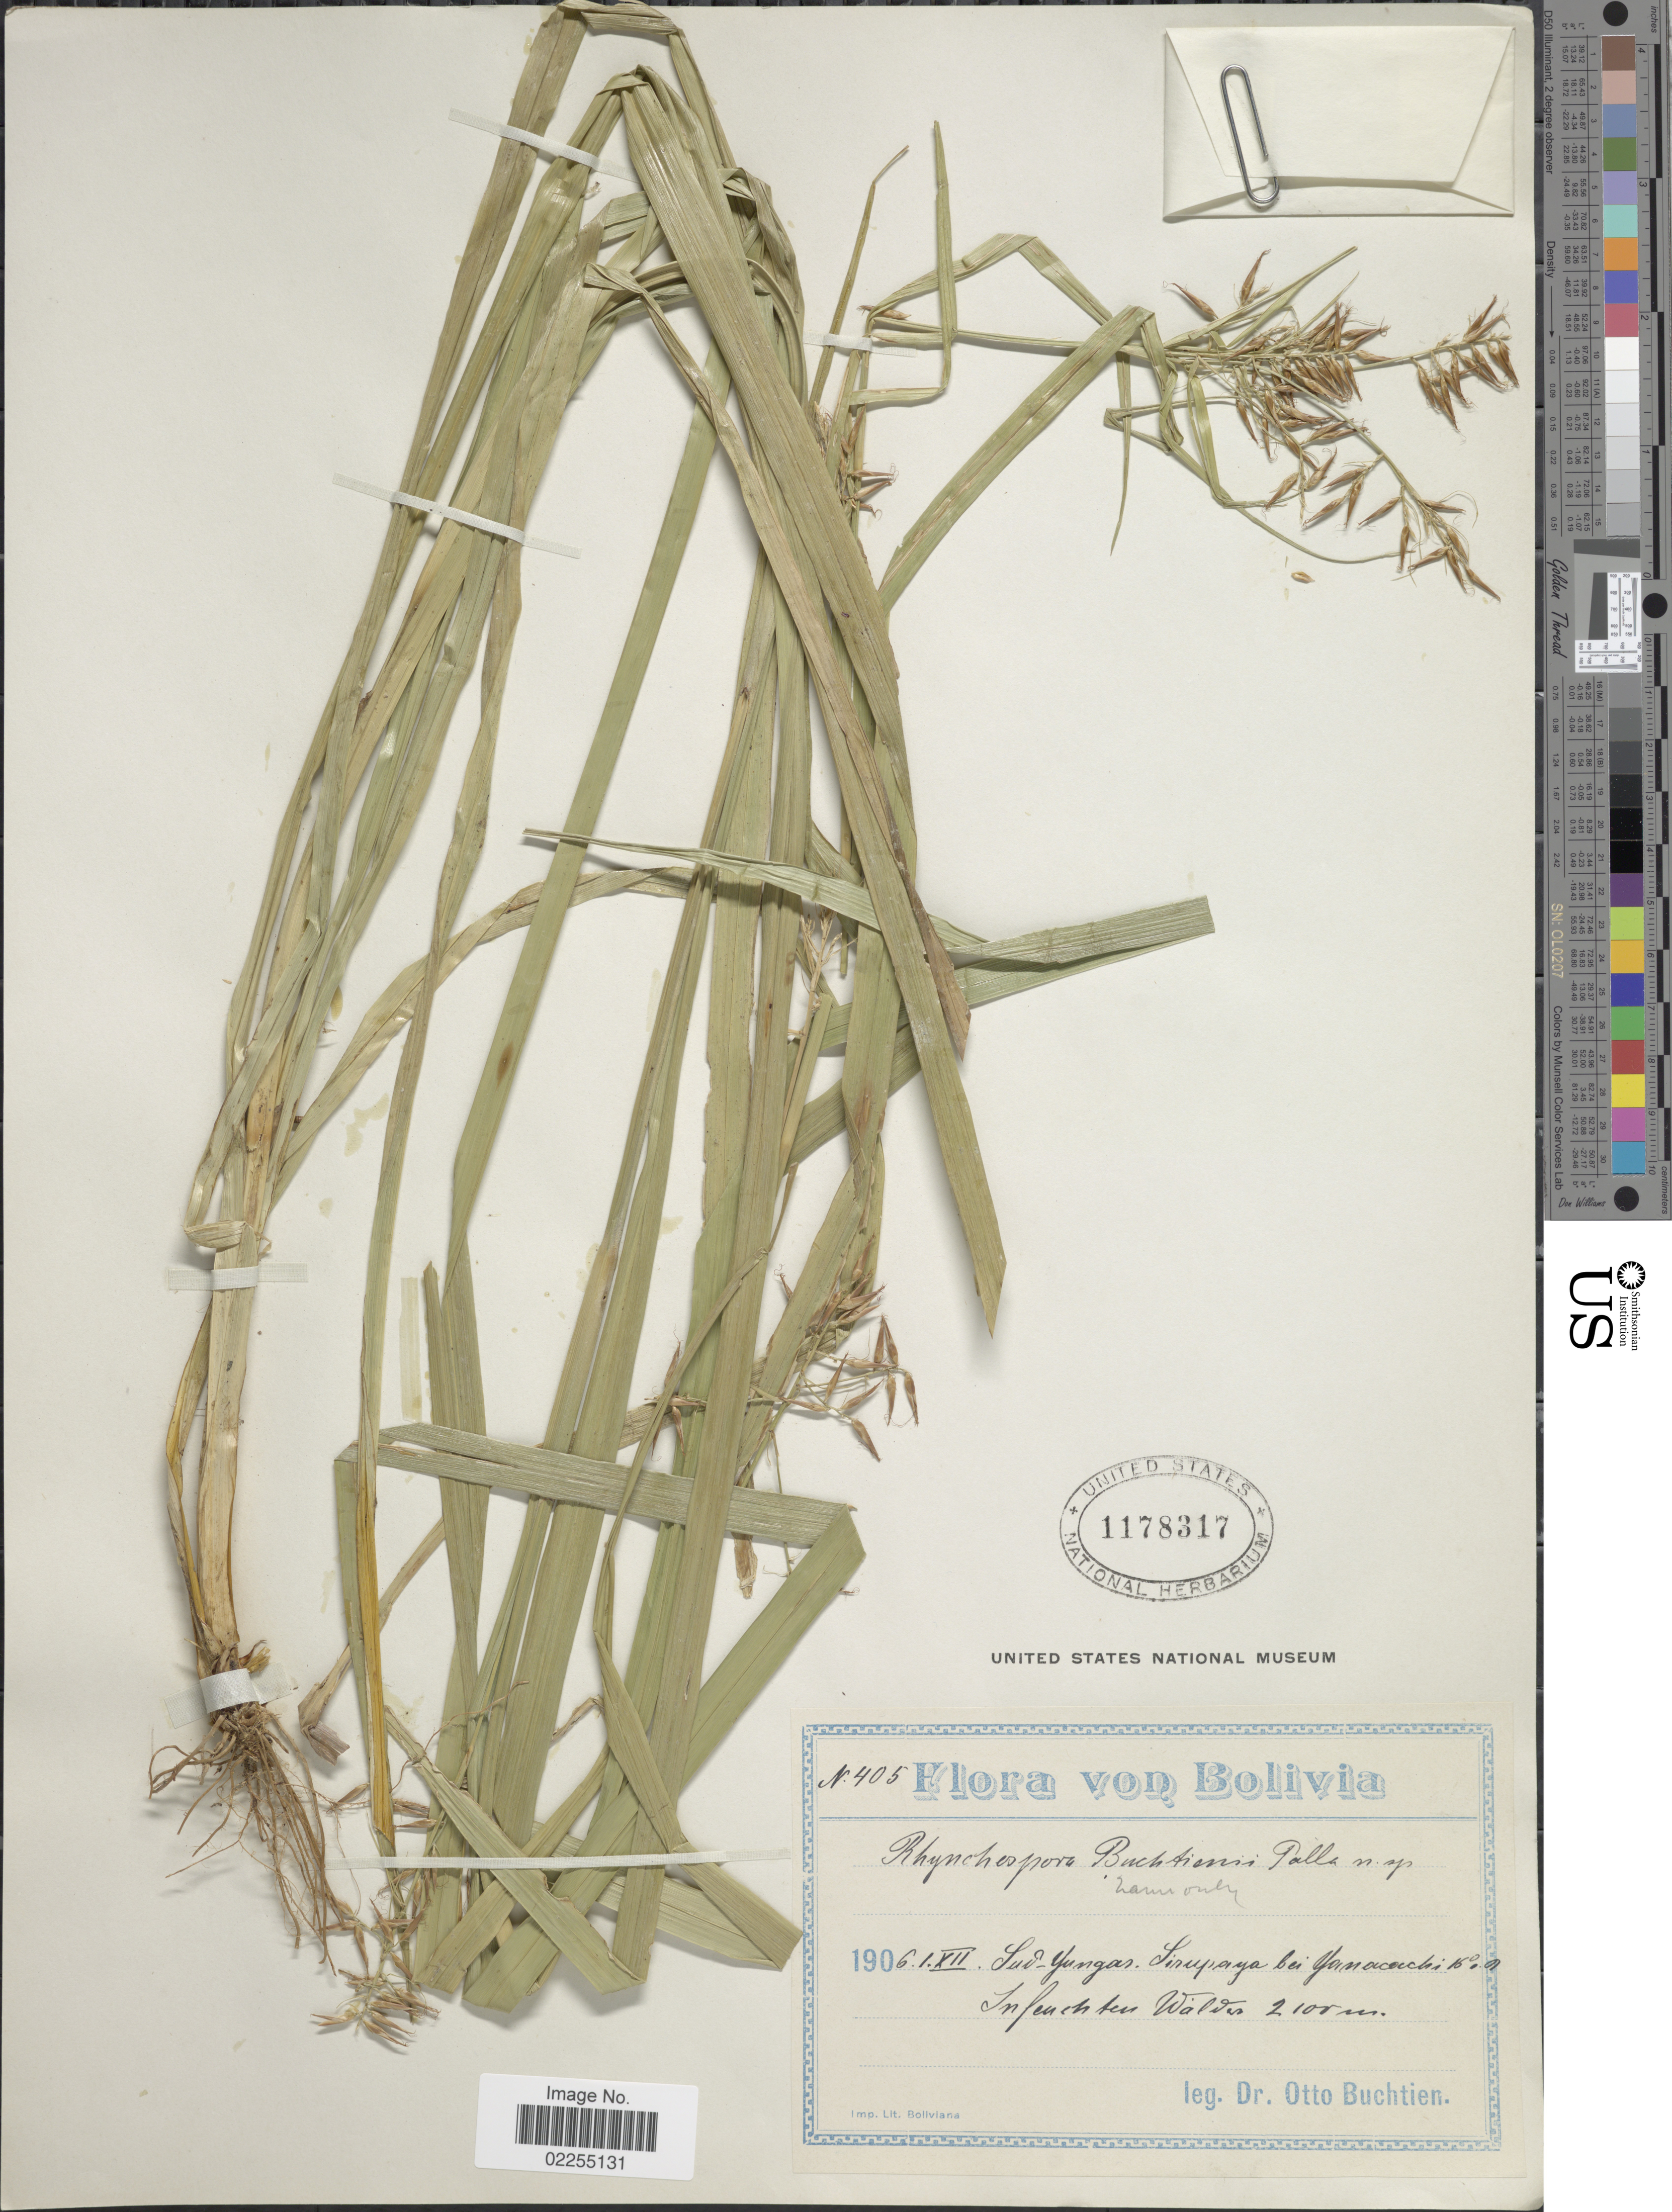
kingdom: Plantae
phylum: Tracheophyta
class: Liliopsida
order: Poales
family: Cyperaceae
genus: Rhynchospora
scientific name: Rhynchospora macrochaeta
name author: Steud. ex Boeckeler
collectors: O. Buchtien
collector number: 405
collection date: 1906-12-01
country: Bolivia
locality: Sud-Yungas, Sirapaya bei Yanacachi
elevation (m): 2100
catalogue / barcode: US 1178317